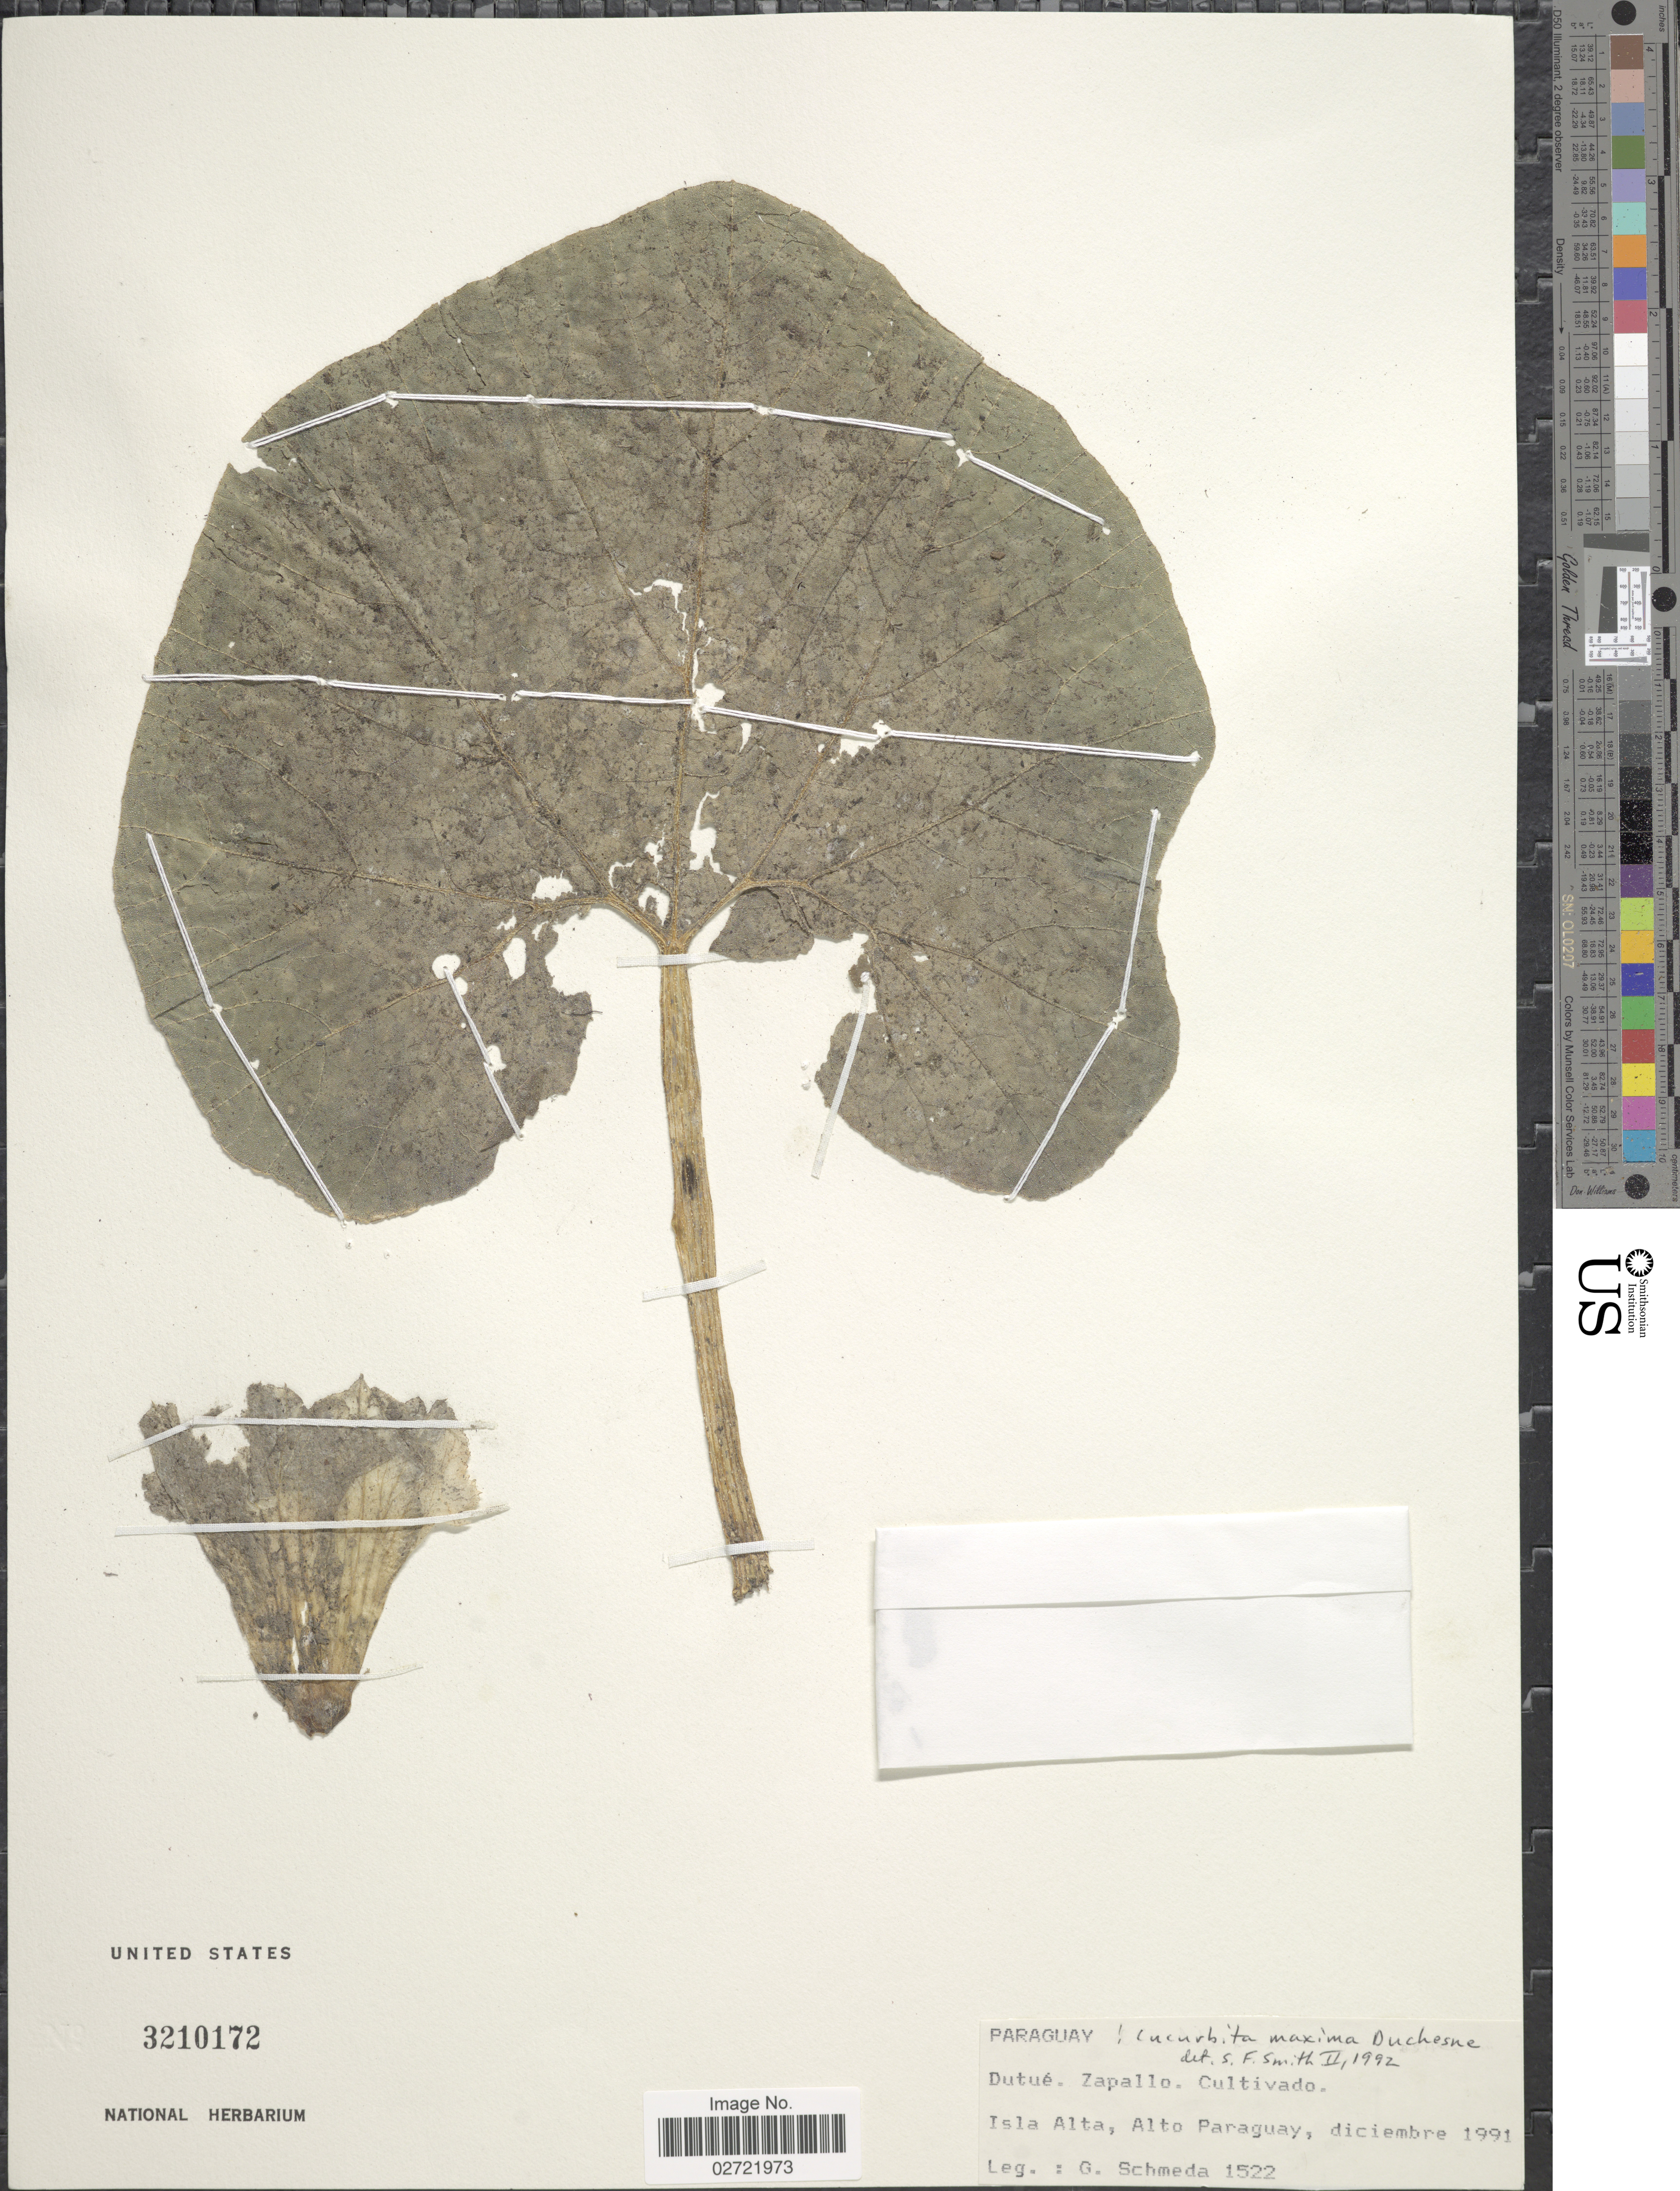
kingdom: Plantae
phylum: Tracheophyta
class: Magnoliopsida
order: Cucurbitales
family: Cucurbitaceae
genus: Cucurbita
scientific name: Cucurbita maxima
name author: Duchesne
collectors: G. Schmeda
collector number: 1522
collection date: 1991-12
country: Paraguay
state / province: Alto Paraguay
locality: Dutué. Zapallo. Isla Alta.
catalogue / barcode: US 3210172